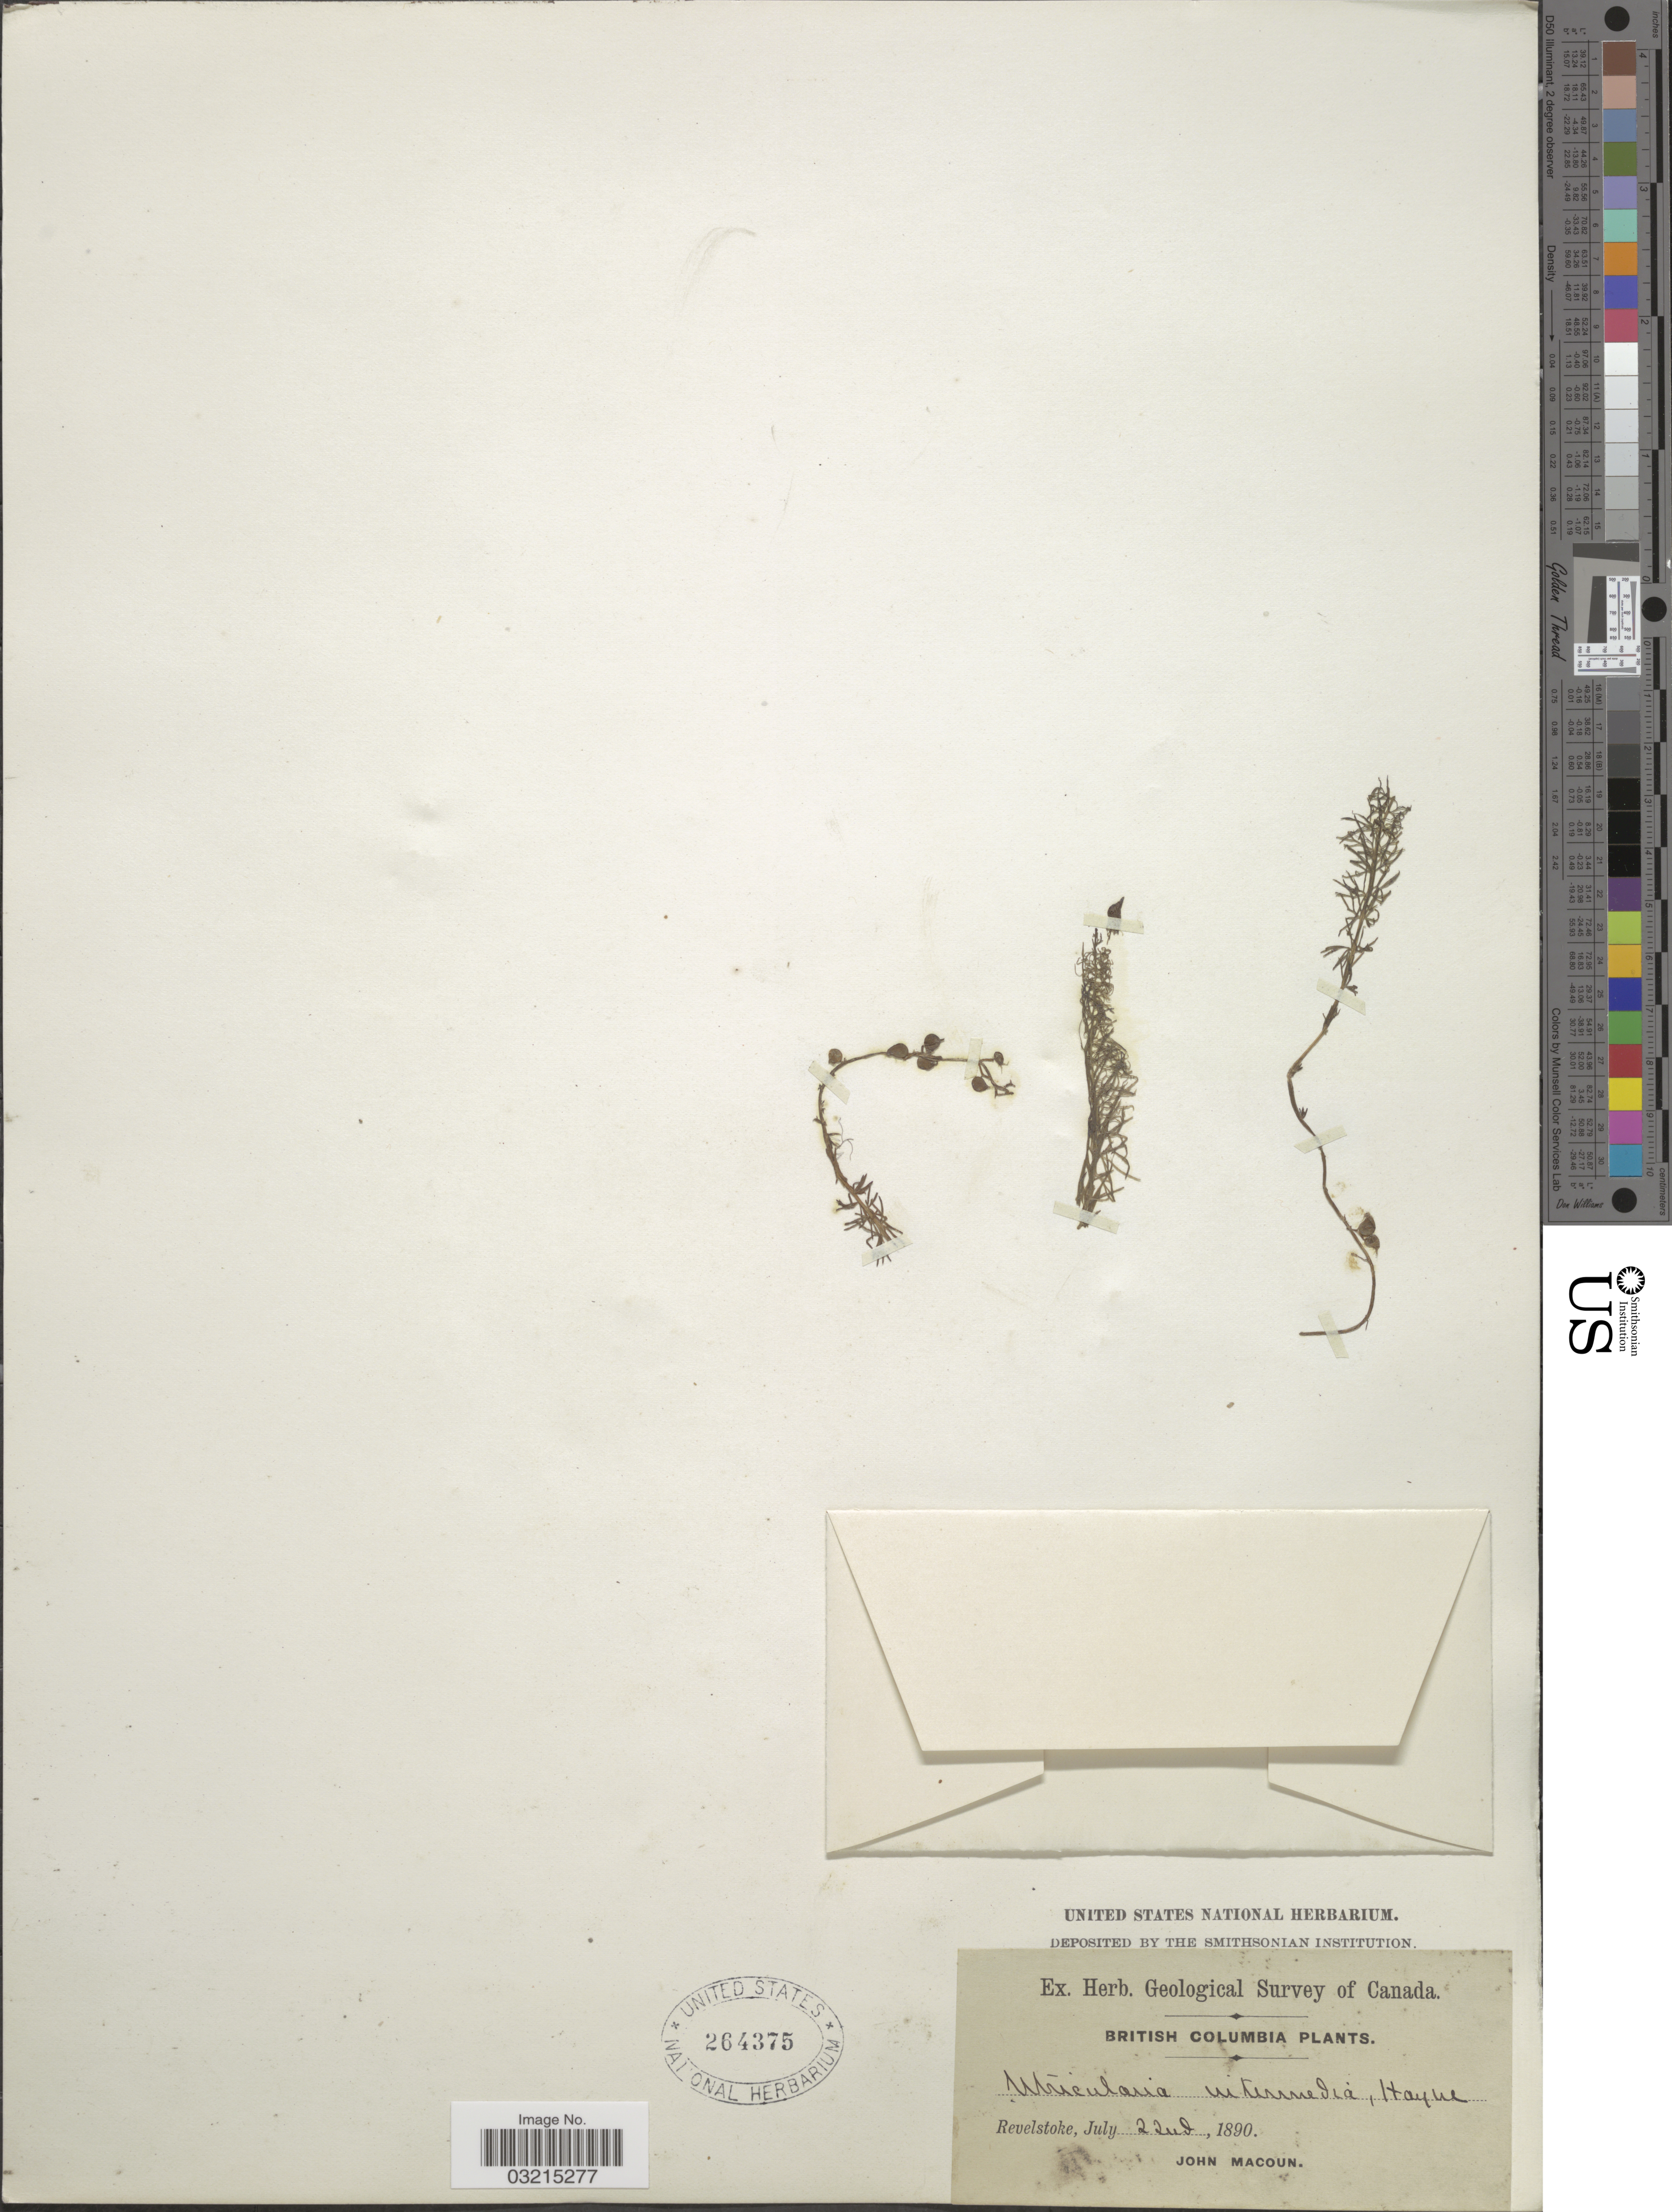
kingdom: Plantae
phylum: Tracheophyta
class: Magnoliopsida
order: Lamiales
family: Lentibulariaceae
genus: Utricularia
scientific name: Utricularia intermedia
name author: Hayne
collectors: J. Macoun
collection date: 1890-07-22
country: Canada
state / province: British Columbia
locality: Revelstoke.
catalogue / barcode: US 264375